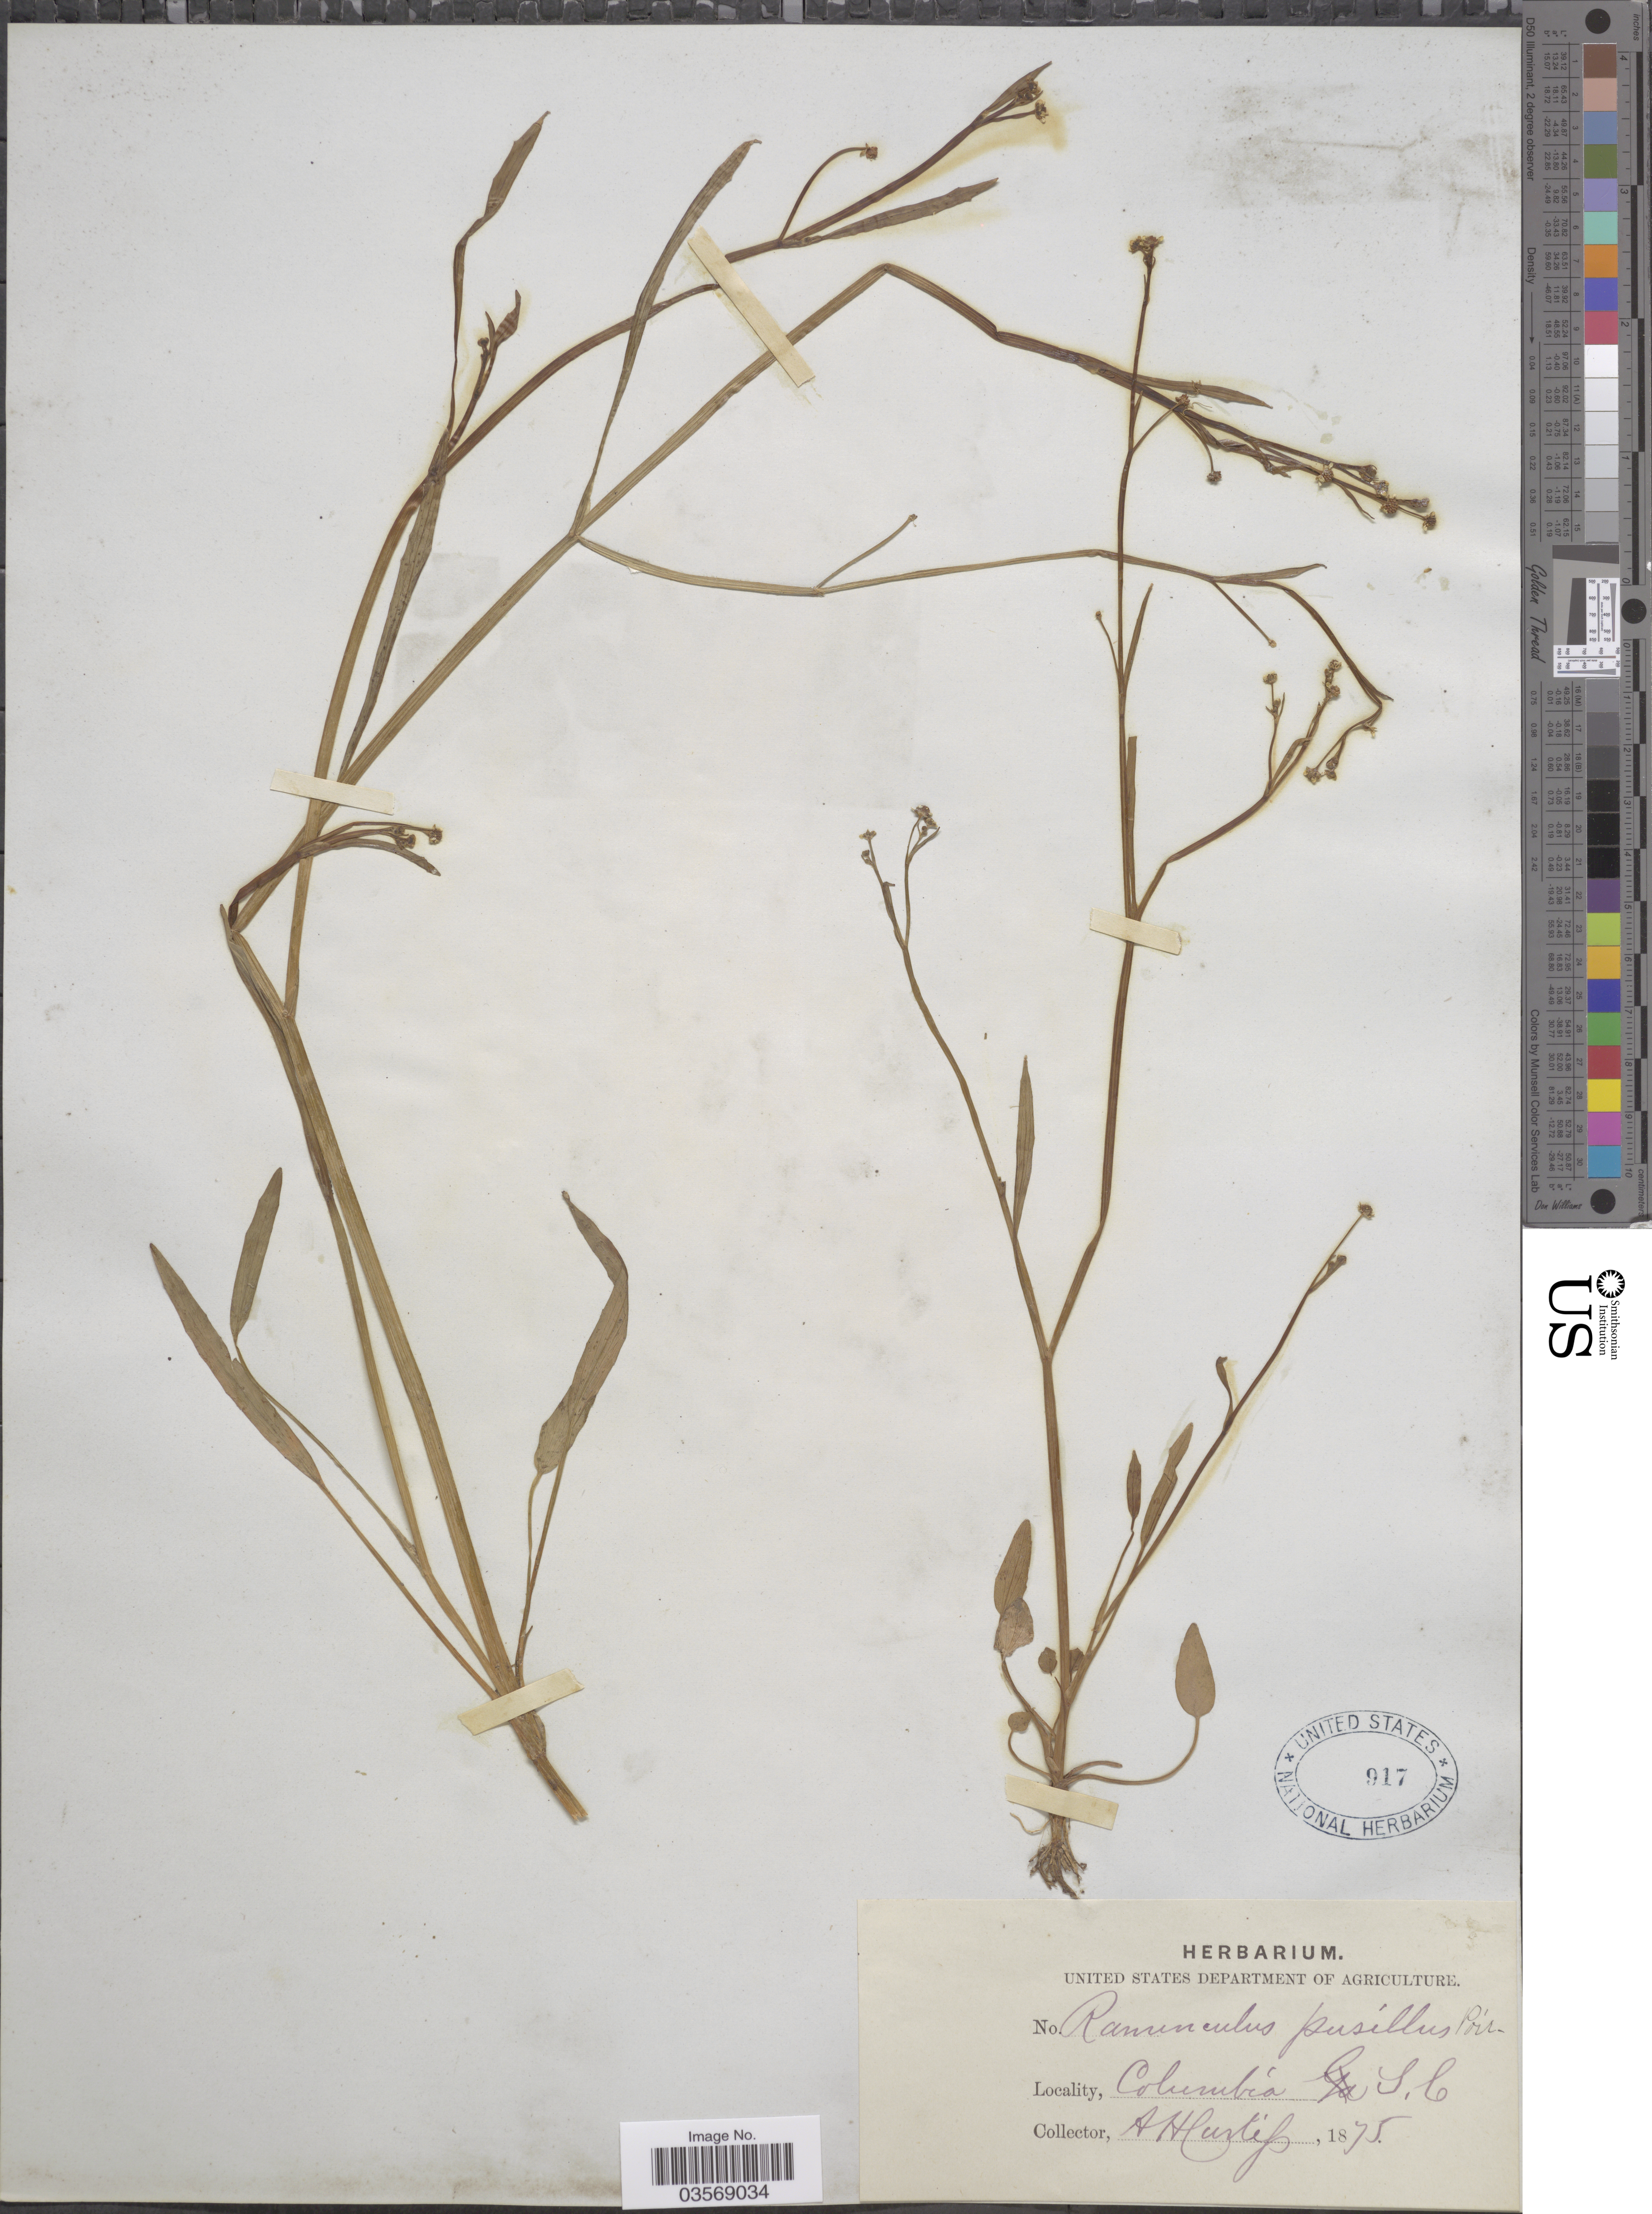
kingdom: Plantae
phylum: Tracheophyta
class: Magnoliopsida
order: Ranunculales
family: Ranunculaceae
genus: Ranunculus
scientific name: Ranunculus pusillus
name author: Poir.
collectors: A. H. Curtiss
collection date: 1875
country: United States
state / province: South Carolina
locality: Columbia.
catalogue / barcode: US 917